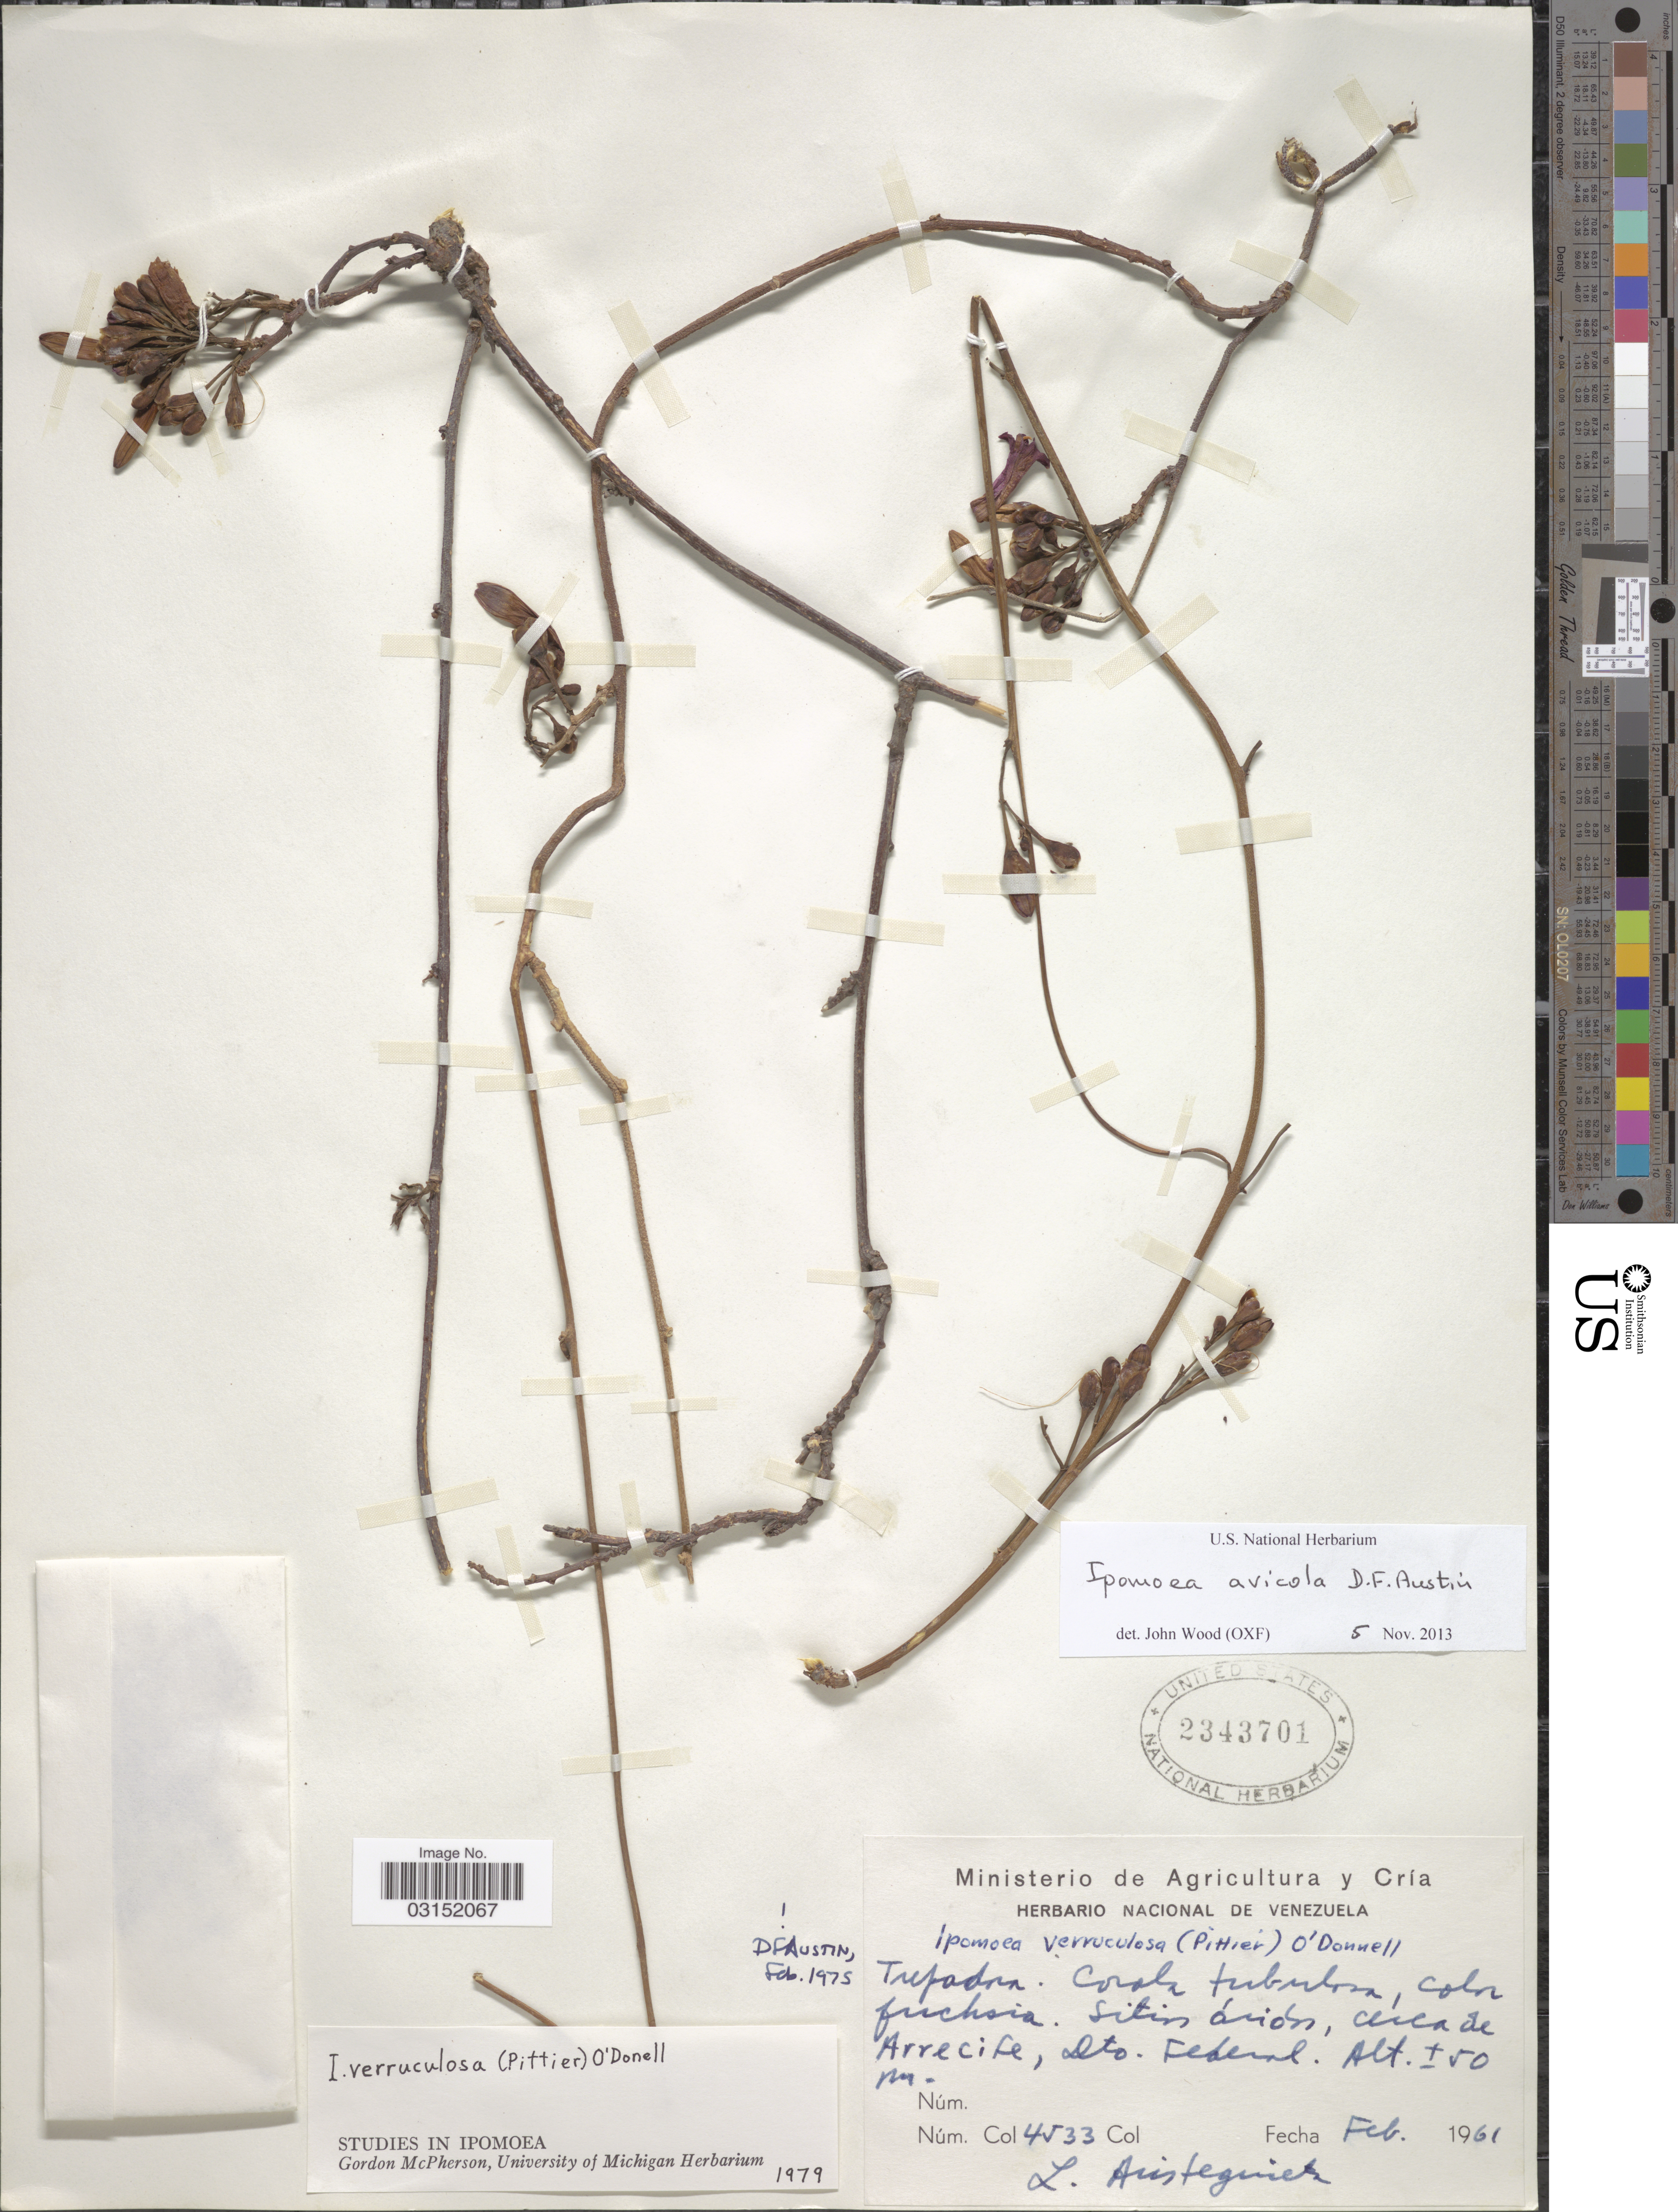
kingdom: Plantae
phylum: Tracheophyta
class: Magnoliopsida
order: Solanales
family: Convolvulaceae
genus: Ipomoea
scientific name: Ipomoea avicola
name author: D.F. Austin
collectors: L. Aristeguieta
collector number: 4533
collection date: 1961-02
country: Venezuela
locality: Sitip árides, circa de Arrecife, Dto. Federal.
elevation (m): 50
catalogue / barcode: US 2343701